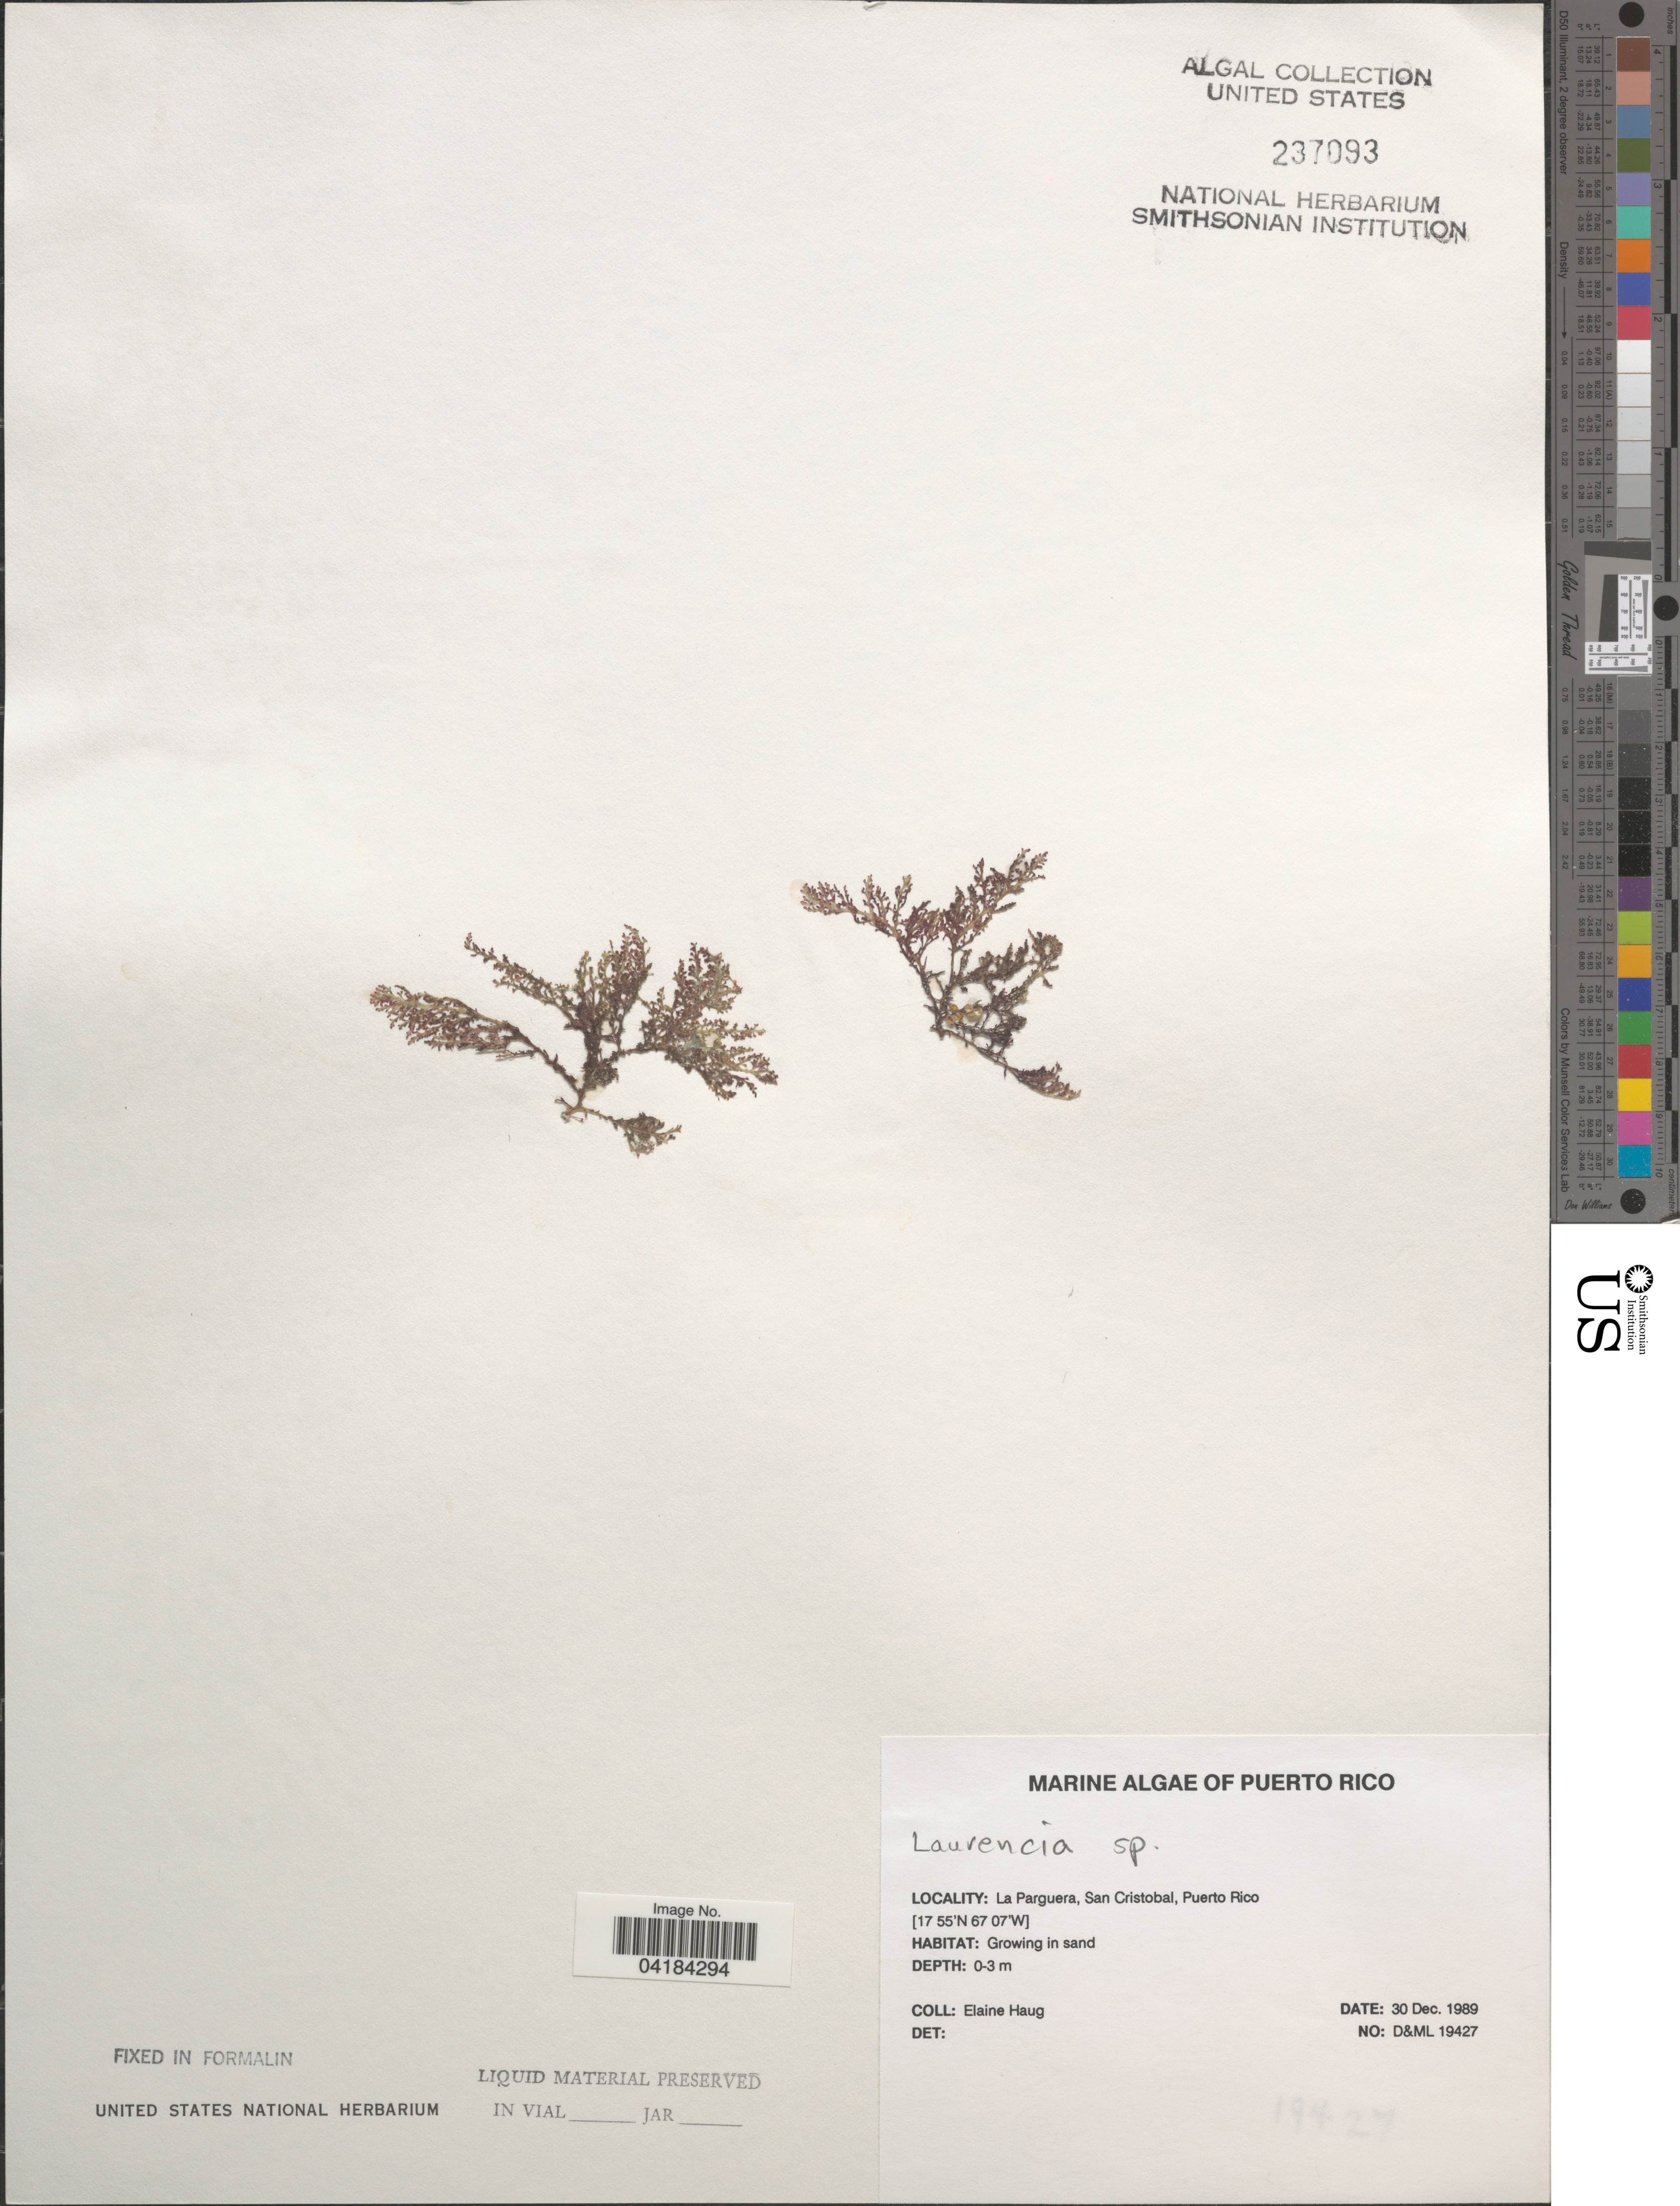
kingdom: Plantae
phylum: Rhodophyta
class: Florideophyceae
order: Ceramiales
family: Rhodomelaceae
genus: Laurencia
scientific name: Laurencia sp.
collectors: E. Haug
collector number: D&ML19427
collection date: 1989-12-30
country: Puerto Rico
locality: La Parguera, San Cristobal.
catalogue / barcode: US 237093